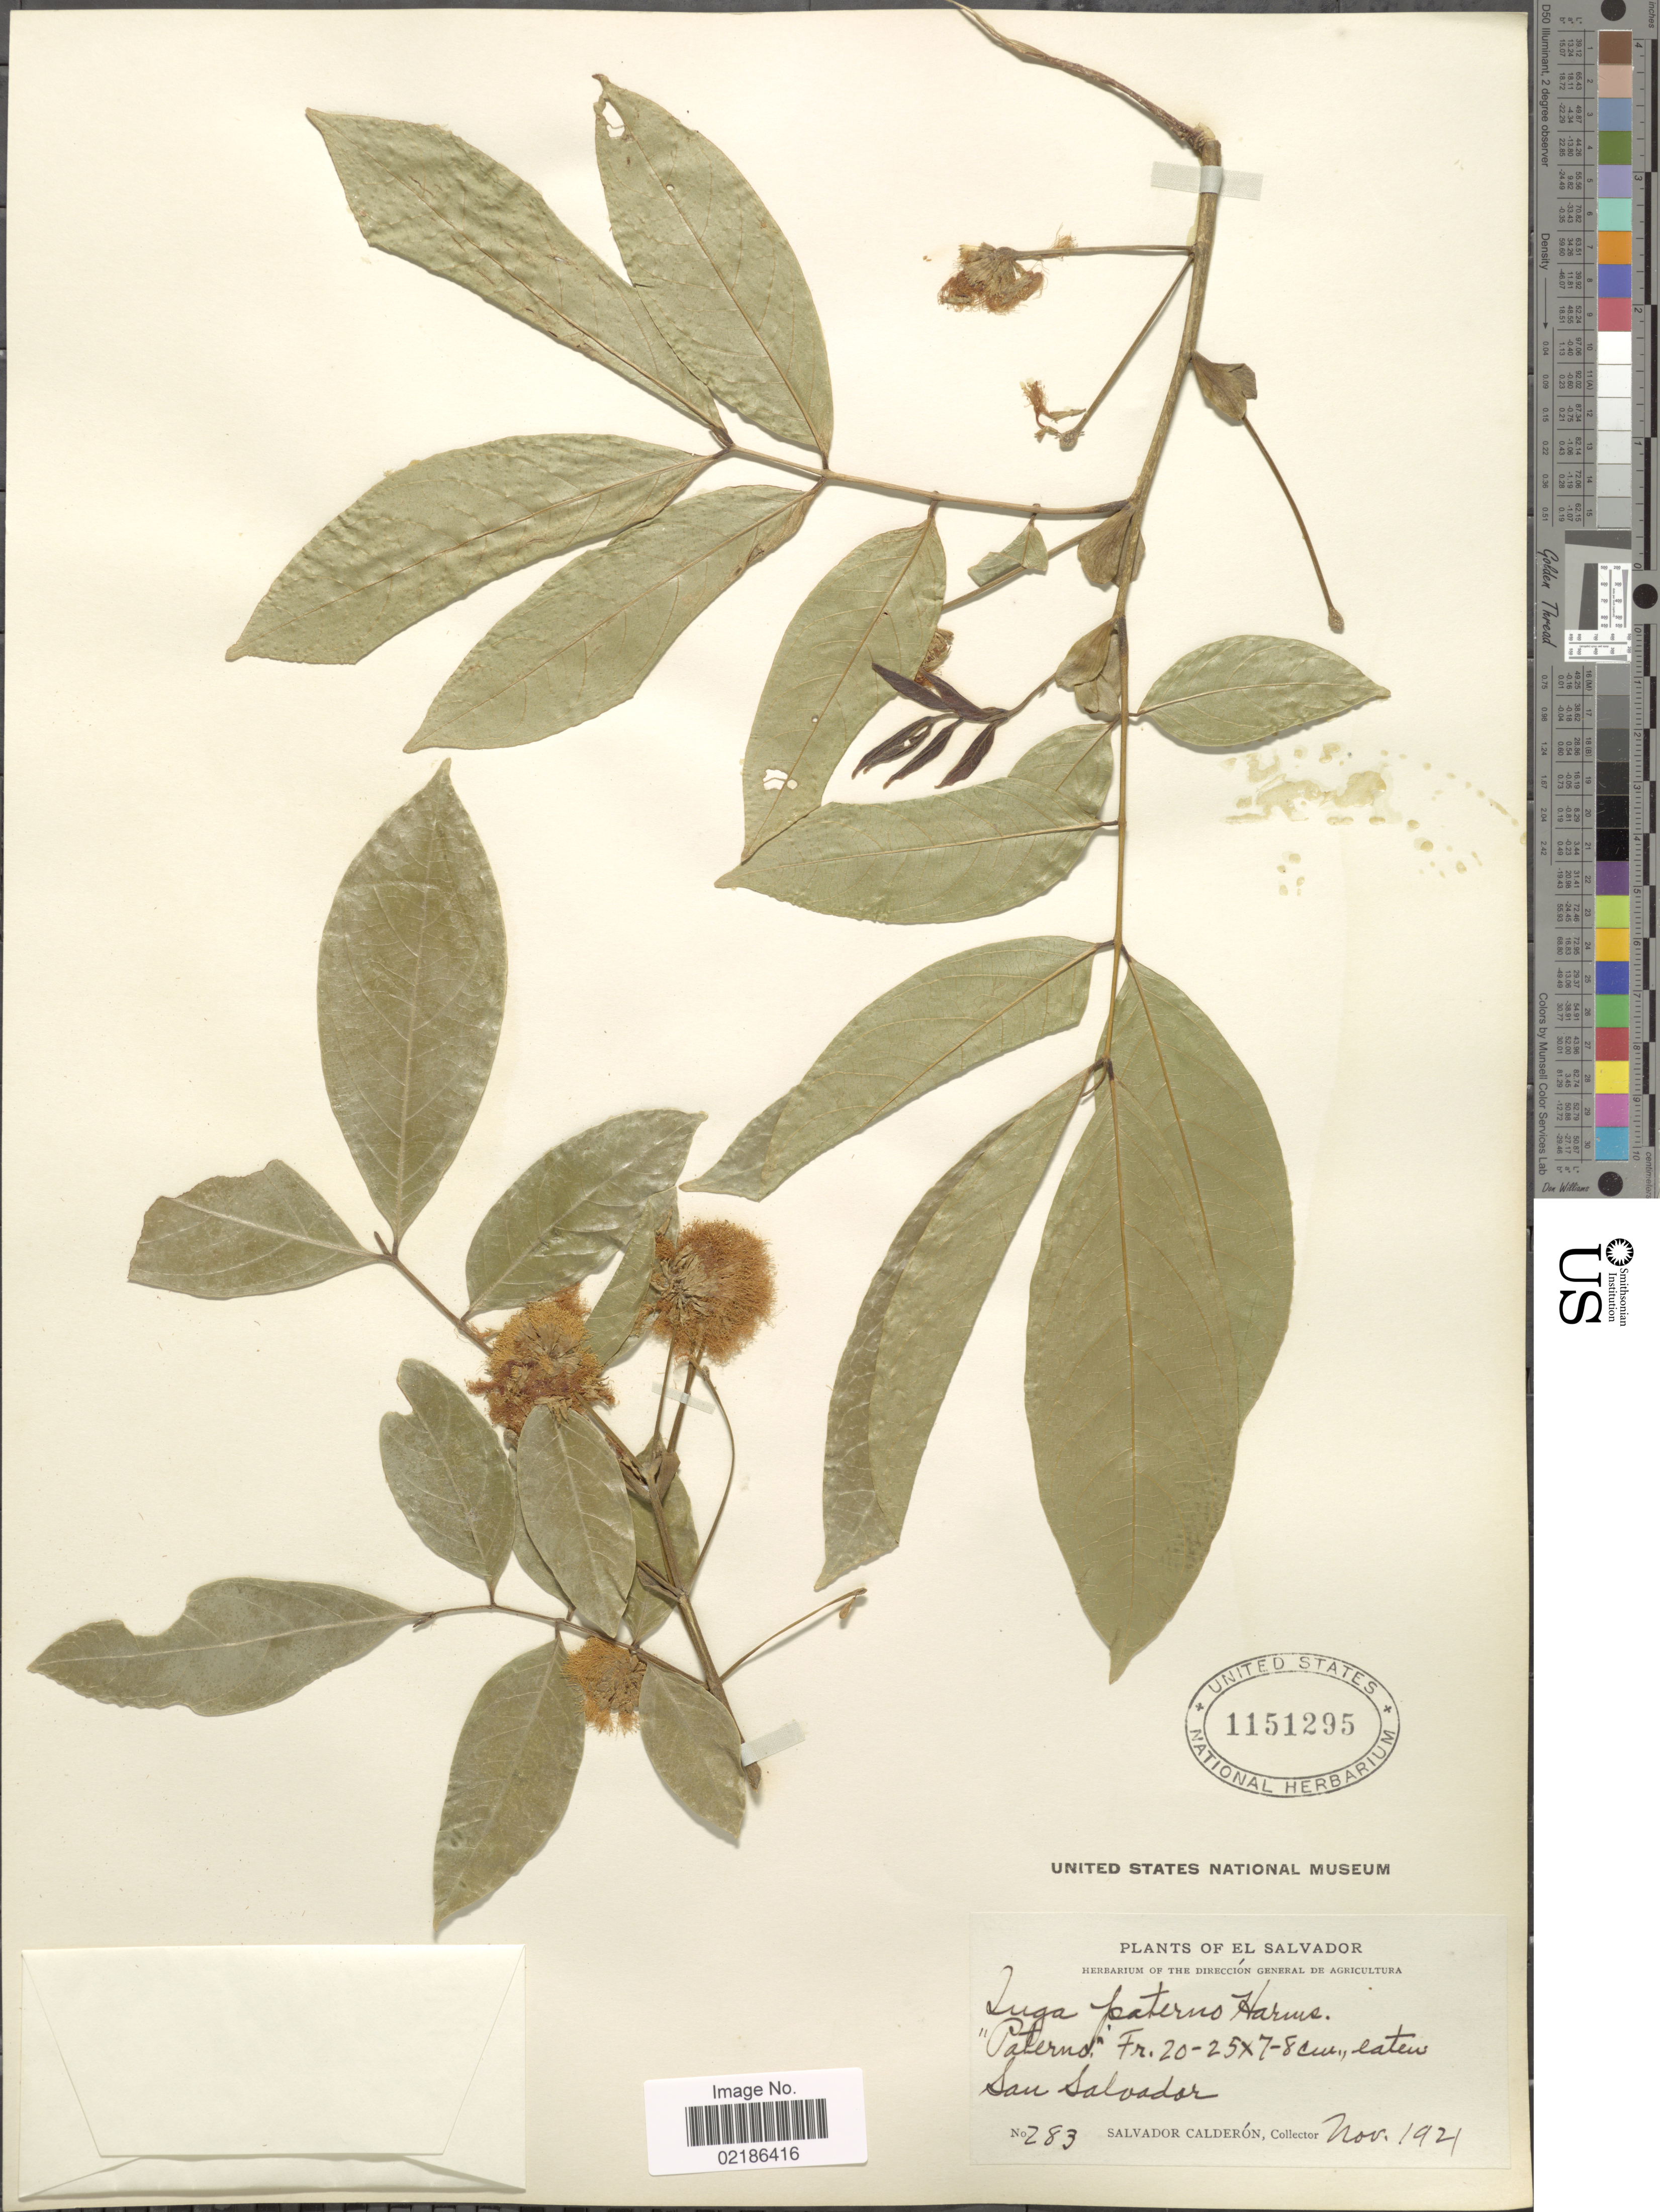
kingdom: Plantae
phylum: Tracheophyta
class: Magnoliopsida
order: Fabales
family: Fabaceae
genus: Inga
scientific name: Inga paterno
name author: Harms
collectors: S. Calderón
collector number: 283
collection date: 1921-11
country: El Salvador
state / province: San Salvador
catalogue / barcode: US 1151295